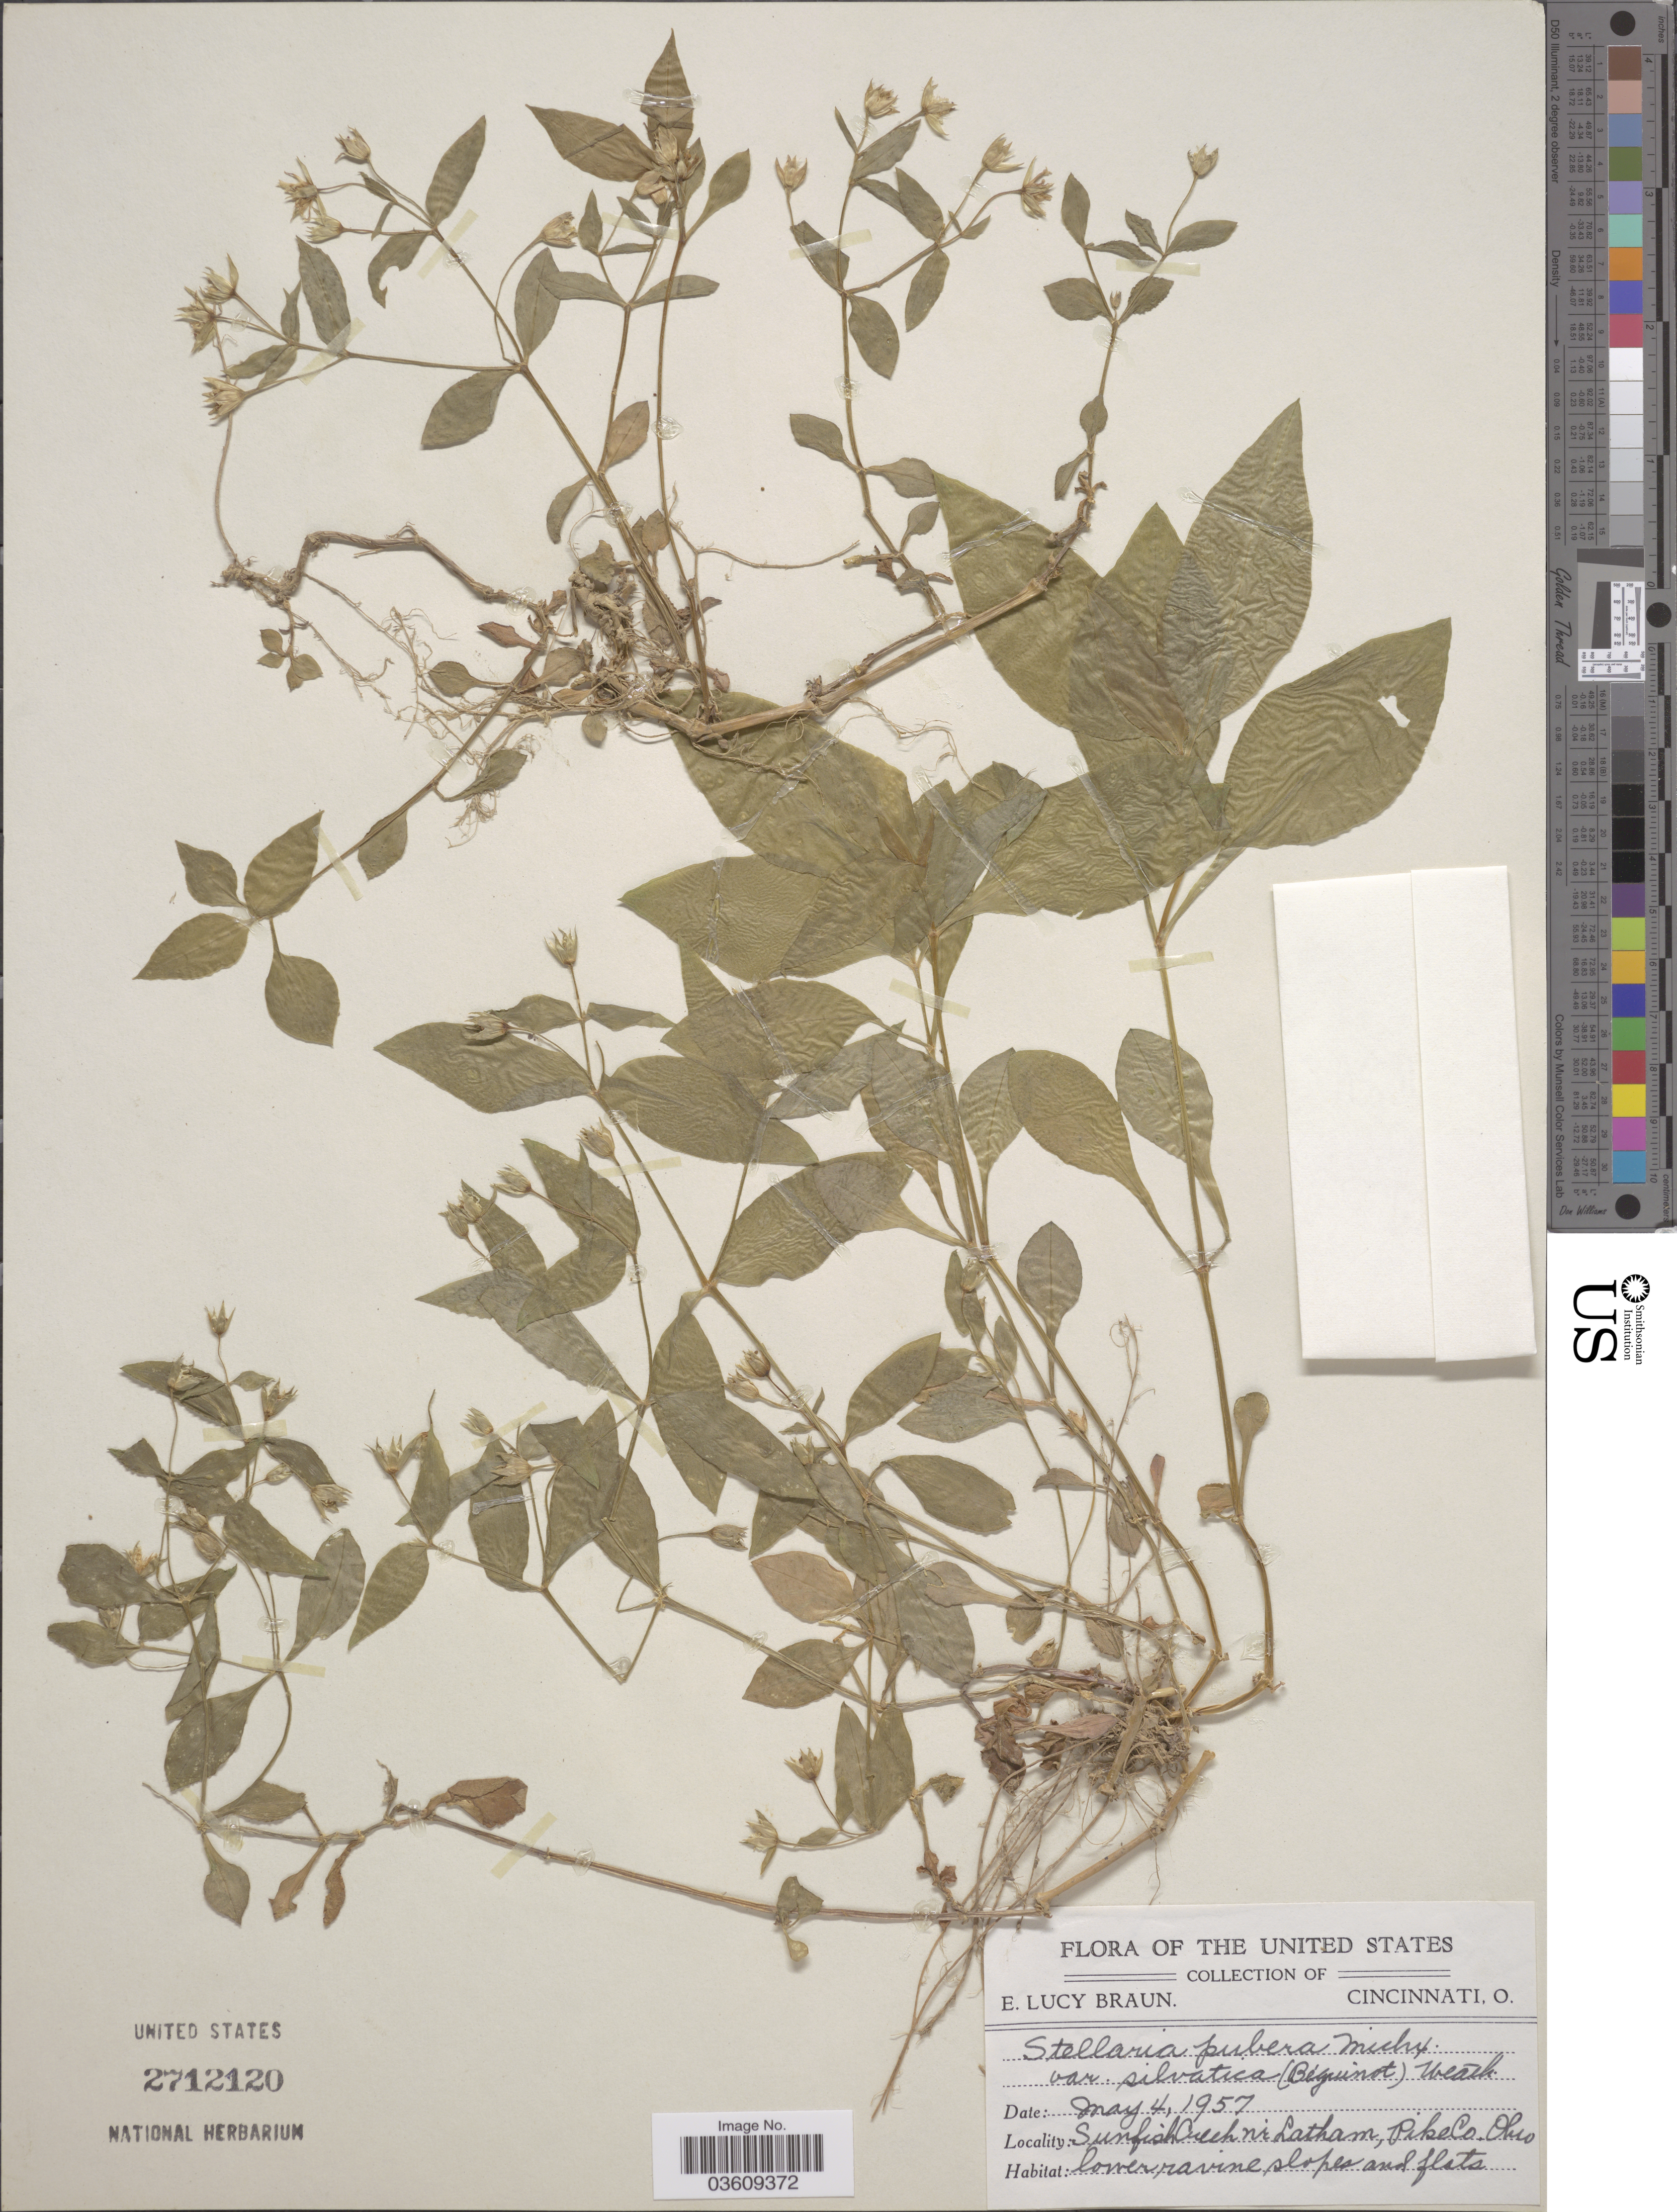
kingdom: Plantae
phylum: Tracheophyta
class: Magnoliopsida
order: Caryophyllales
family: Caryophyllaceae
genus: Stellaria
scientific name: Stellaria pubera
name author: Michx.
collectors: E. L. Braun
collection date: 1957-05-04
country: United States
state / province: Ohio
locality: Sunfish Creek n'r Latham, Pike Co.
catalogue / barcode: US 2712120